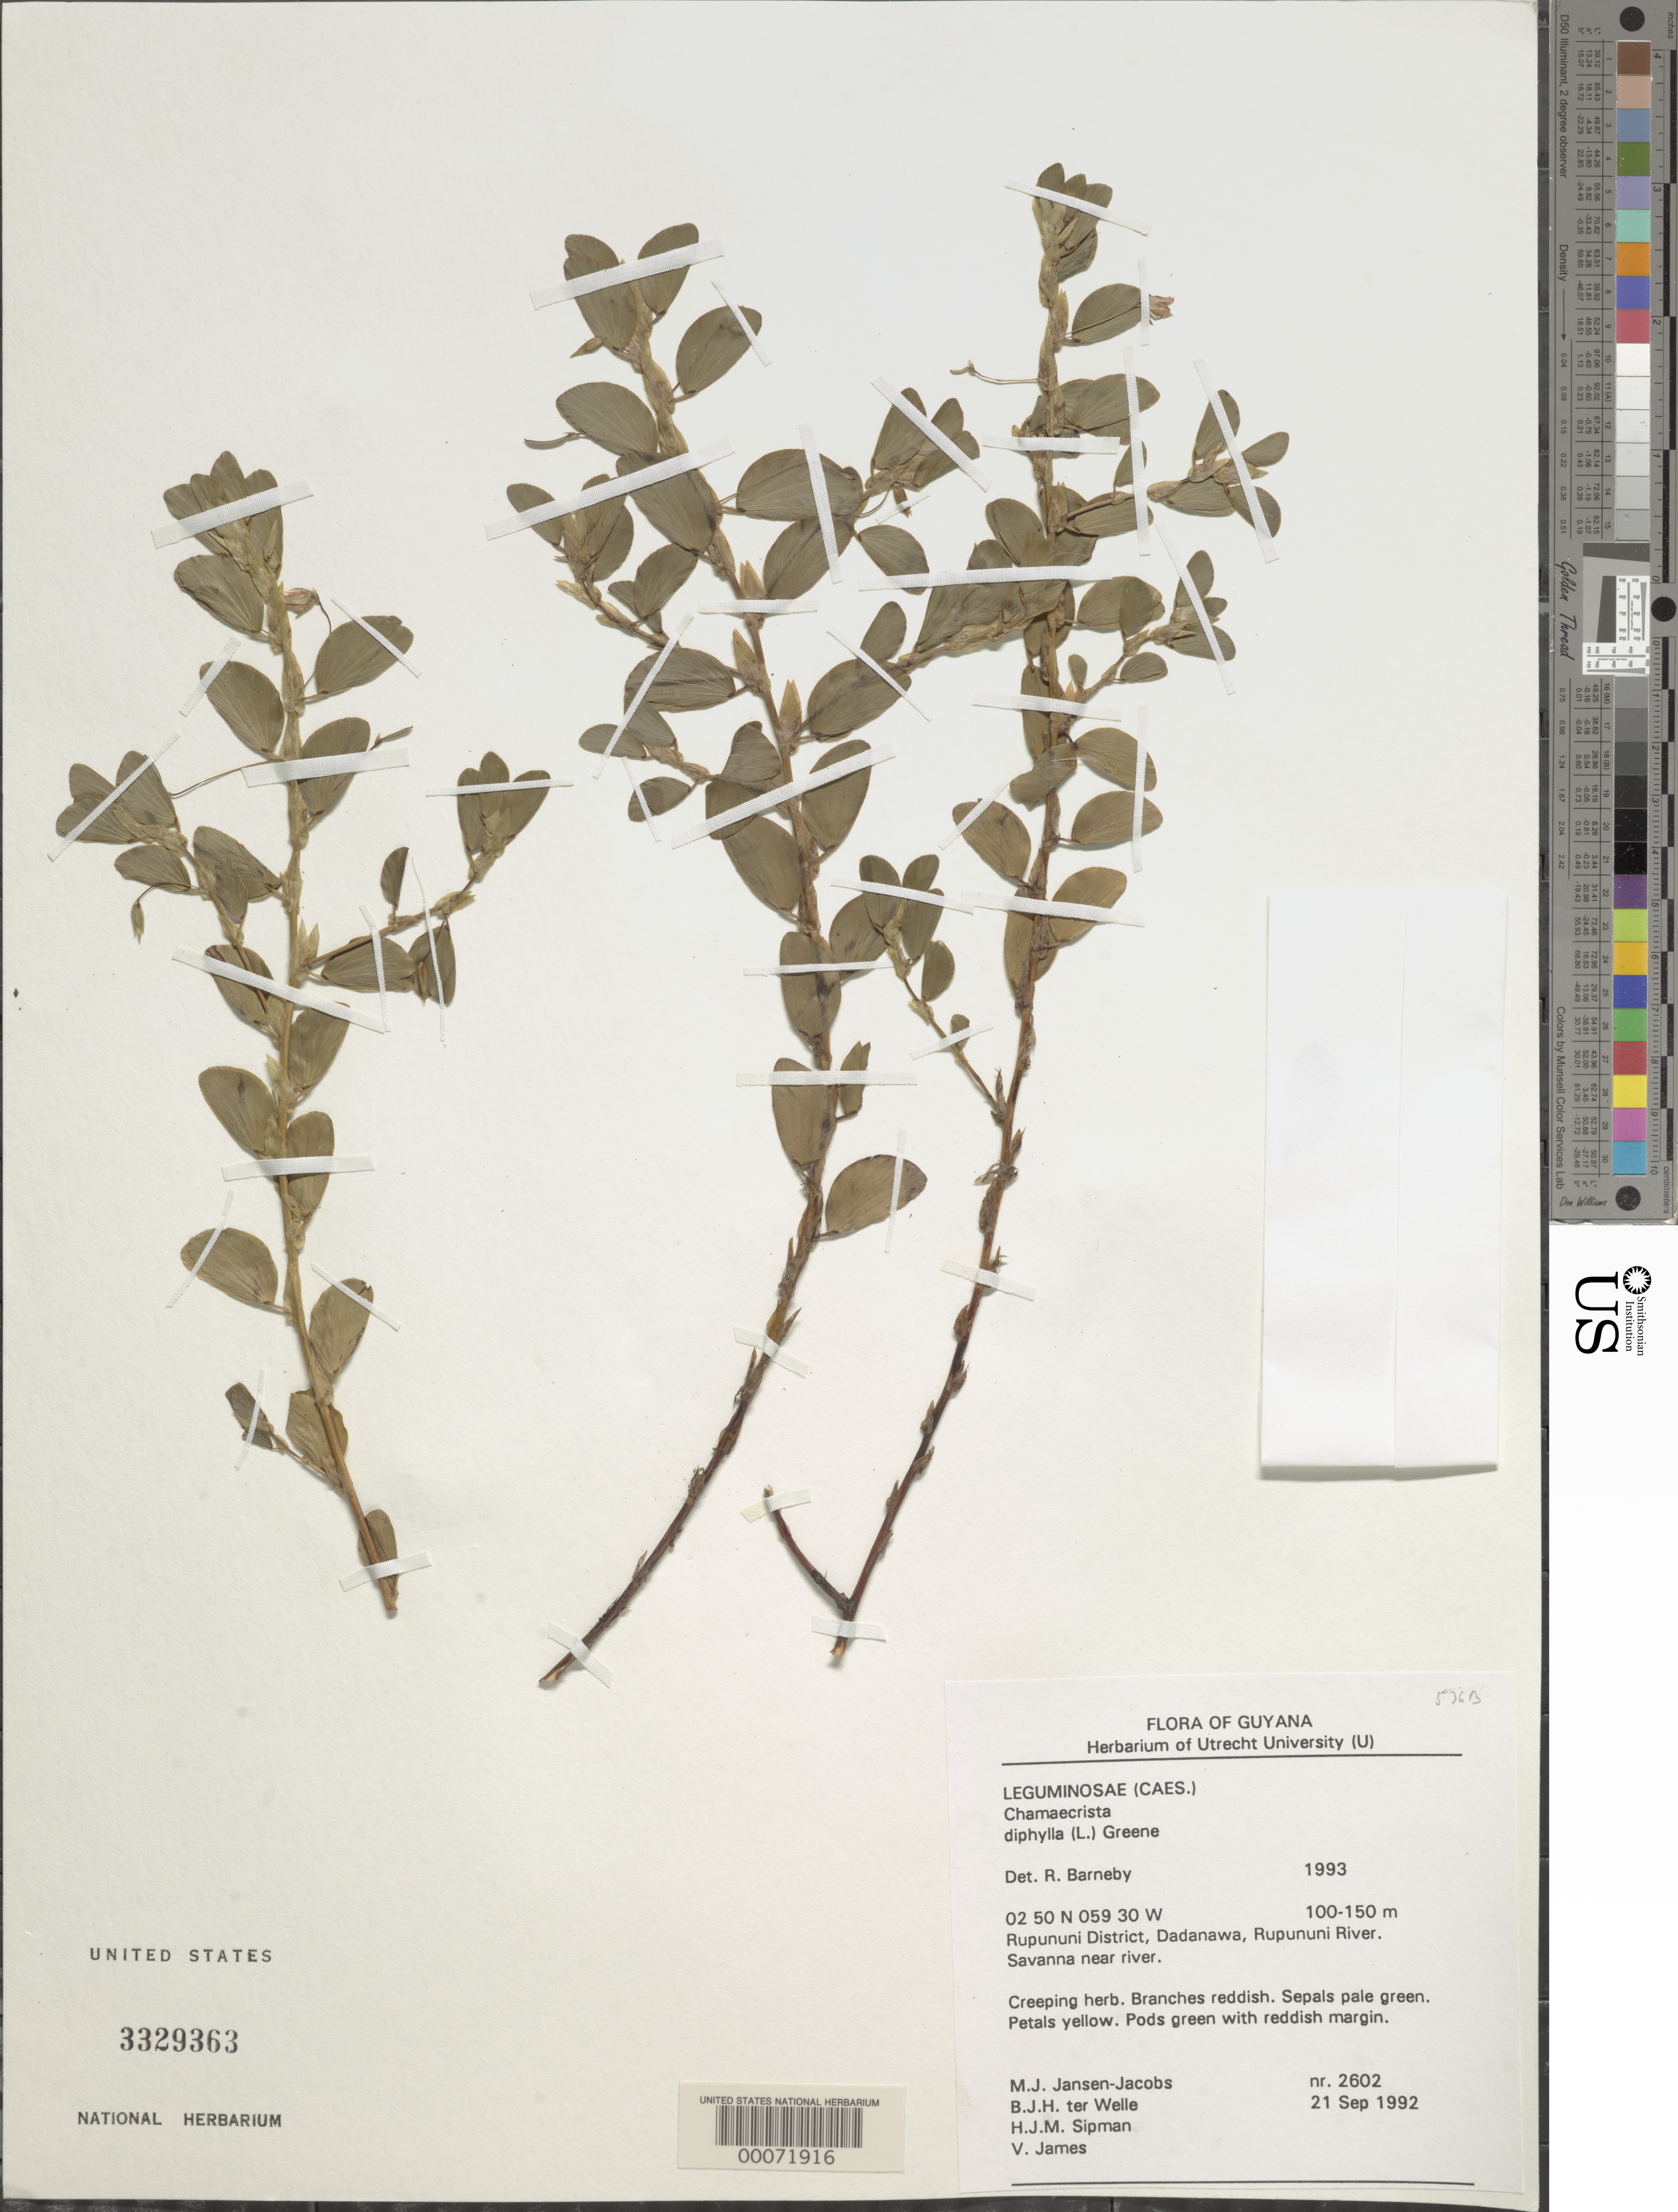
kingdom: Plantae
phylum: Tracheophyta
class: Magnoliopsida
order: Fabales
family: Fabaceae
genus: Chamaecrista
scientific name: Chamaecrista diphylla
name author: (L.) Greene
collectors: M. J. Jansen-Jacobs, B. Welle, H. J. M. Sipman & V. James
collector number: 2602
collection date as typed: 21 Sep 1992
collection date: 1992-09-21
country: Guyana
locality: Rupununi dist., dadanawa, rupununi river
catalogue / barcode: US 3329363